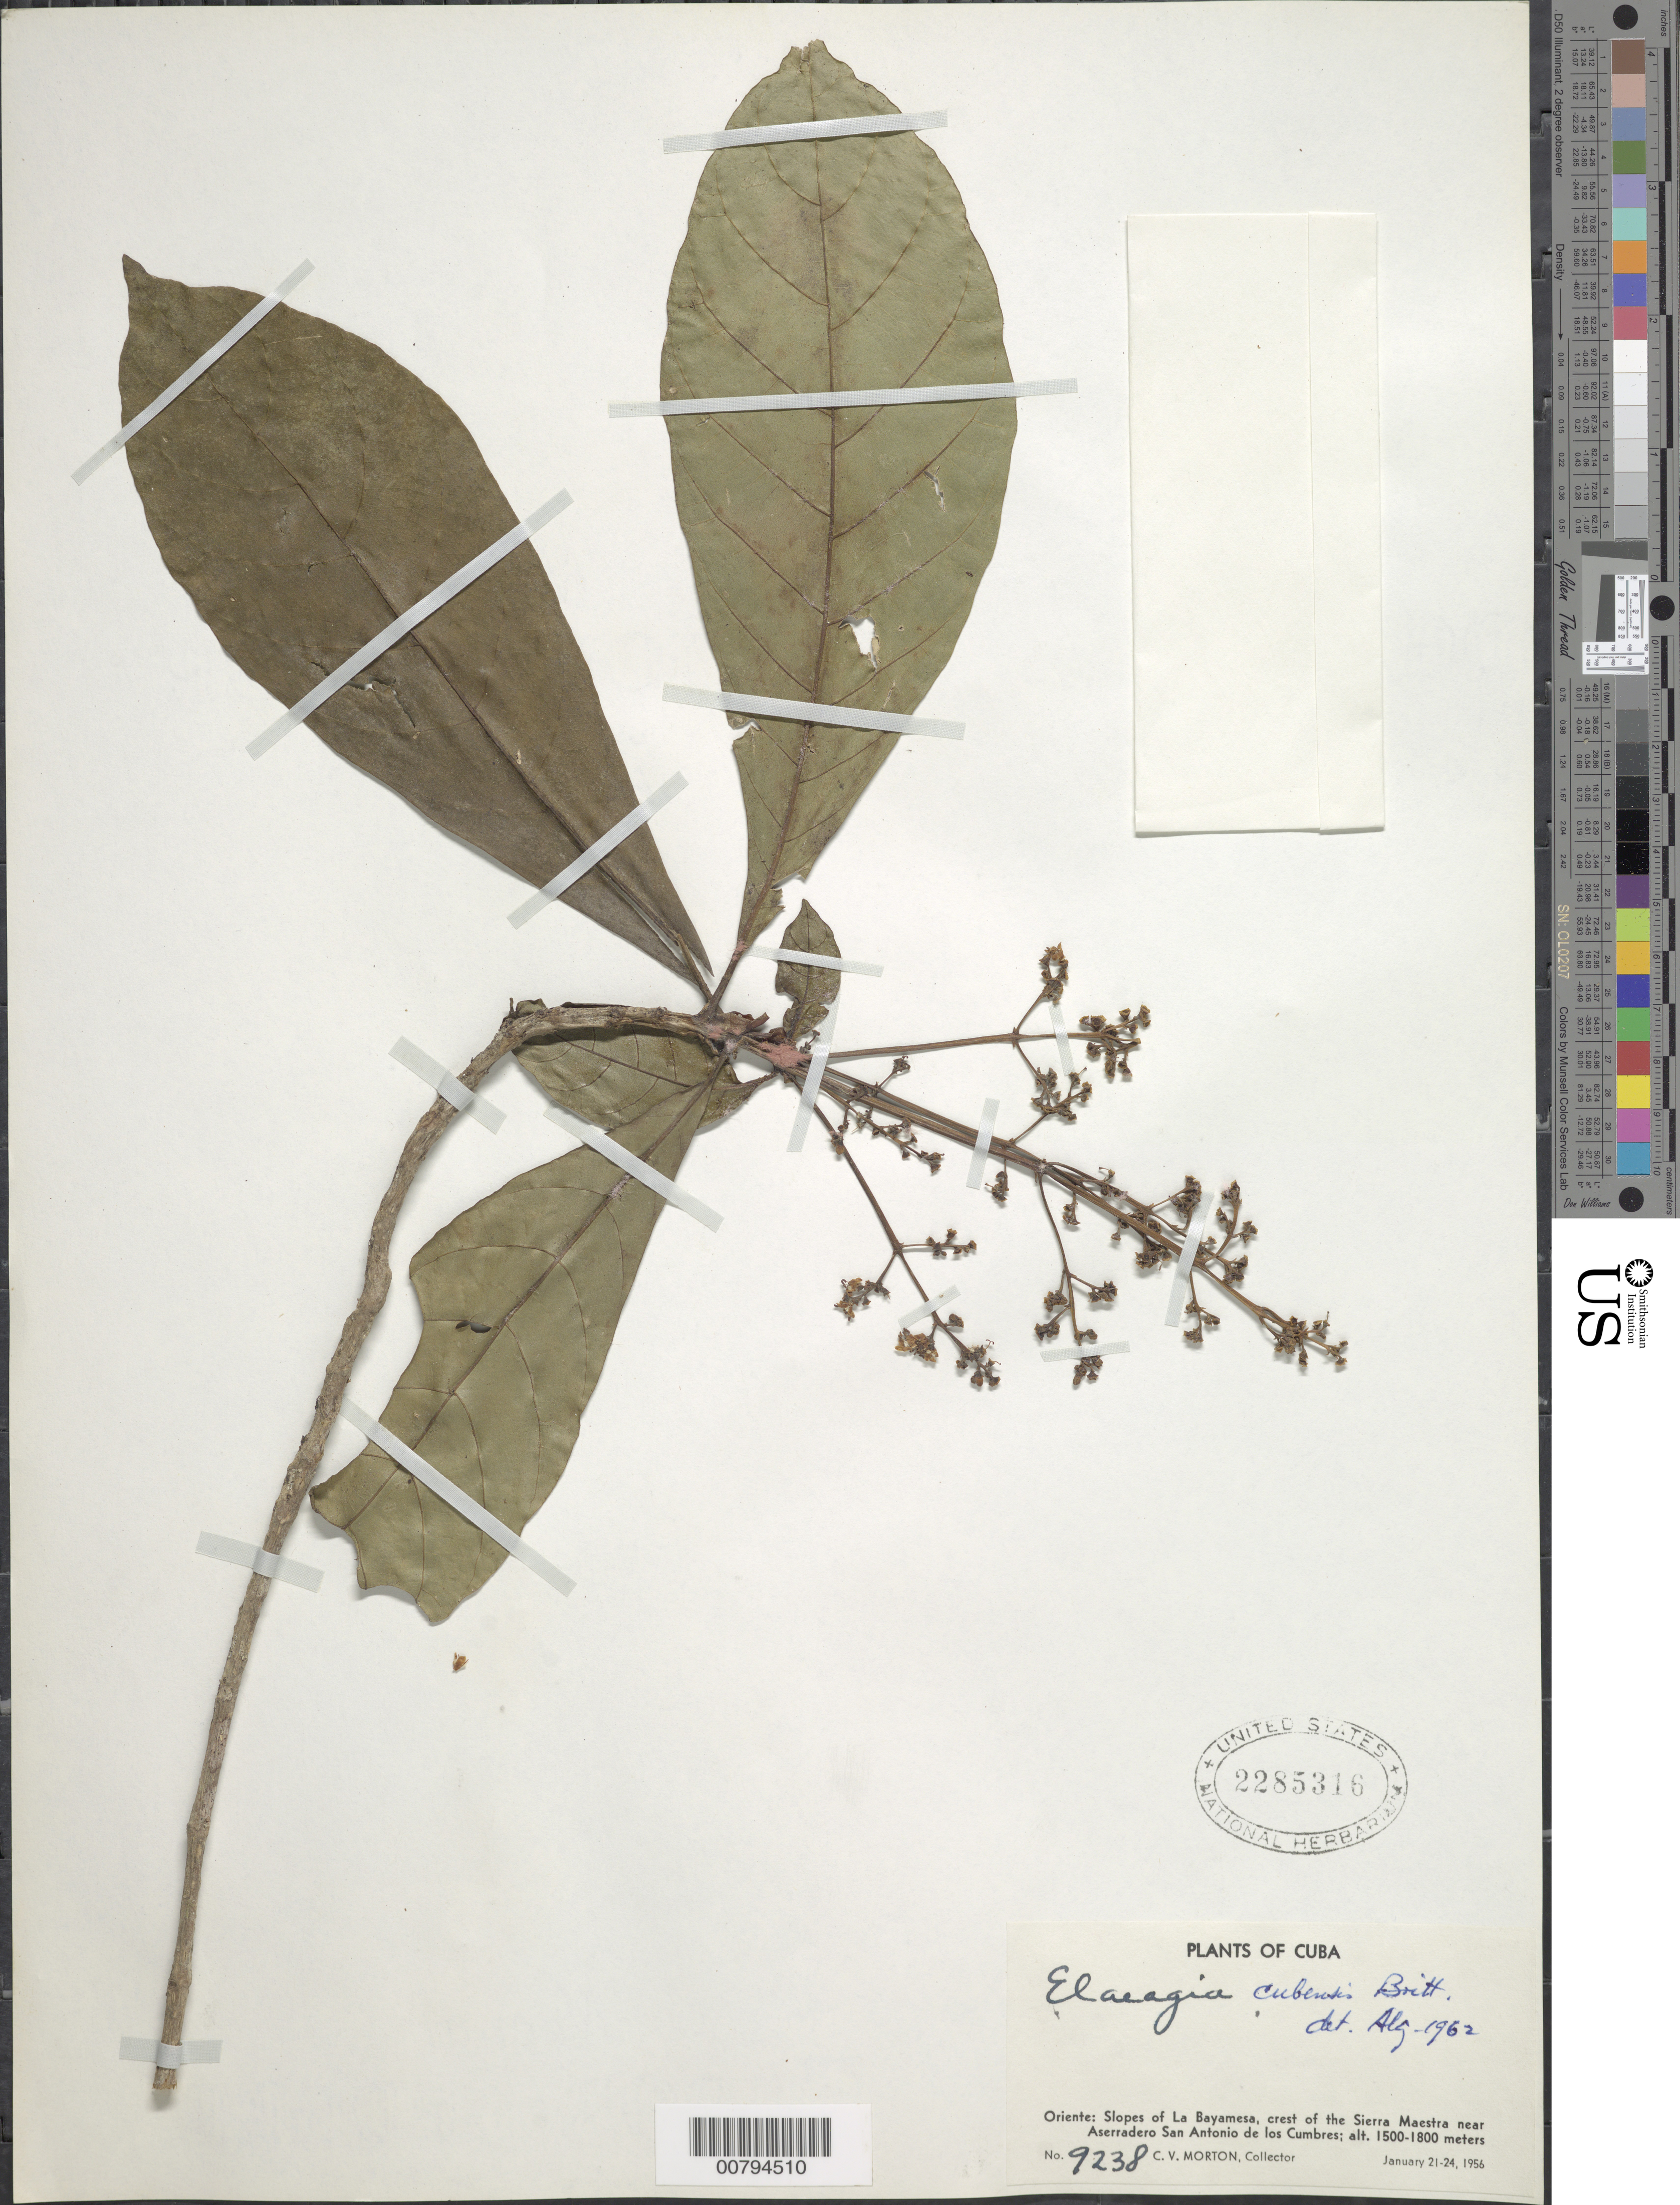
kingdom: Plantae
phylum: Tracheophyta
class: Magnoliopsida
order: Gentianales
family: Rubiaceae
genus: Elaeagia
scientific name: Elaeagia cubensis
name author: Britton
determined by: Alg., Bro.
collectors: C. V. Morton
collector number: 9238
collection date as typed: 21 Jan 1956 to 24 Jan 1956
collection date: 1956-01-21/1956-01-24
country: Cuba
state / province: Oriente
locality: Slopes of La Bayamesa, crest of the Sierra Maestra near Aserradero San Antonio de los Cumbres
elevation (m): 1500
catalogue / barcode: US 2285316